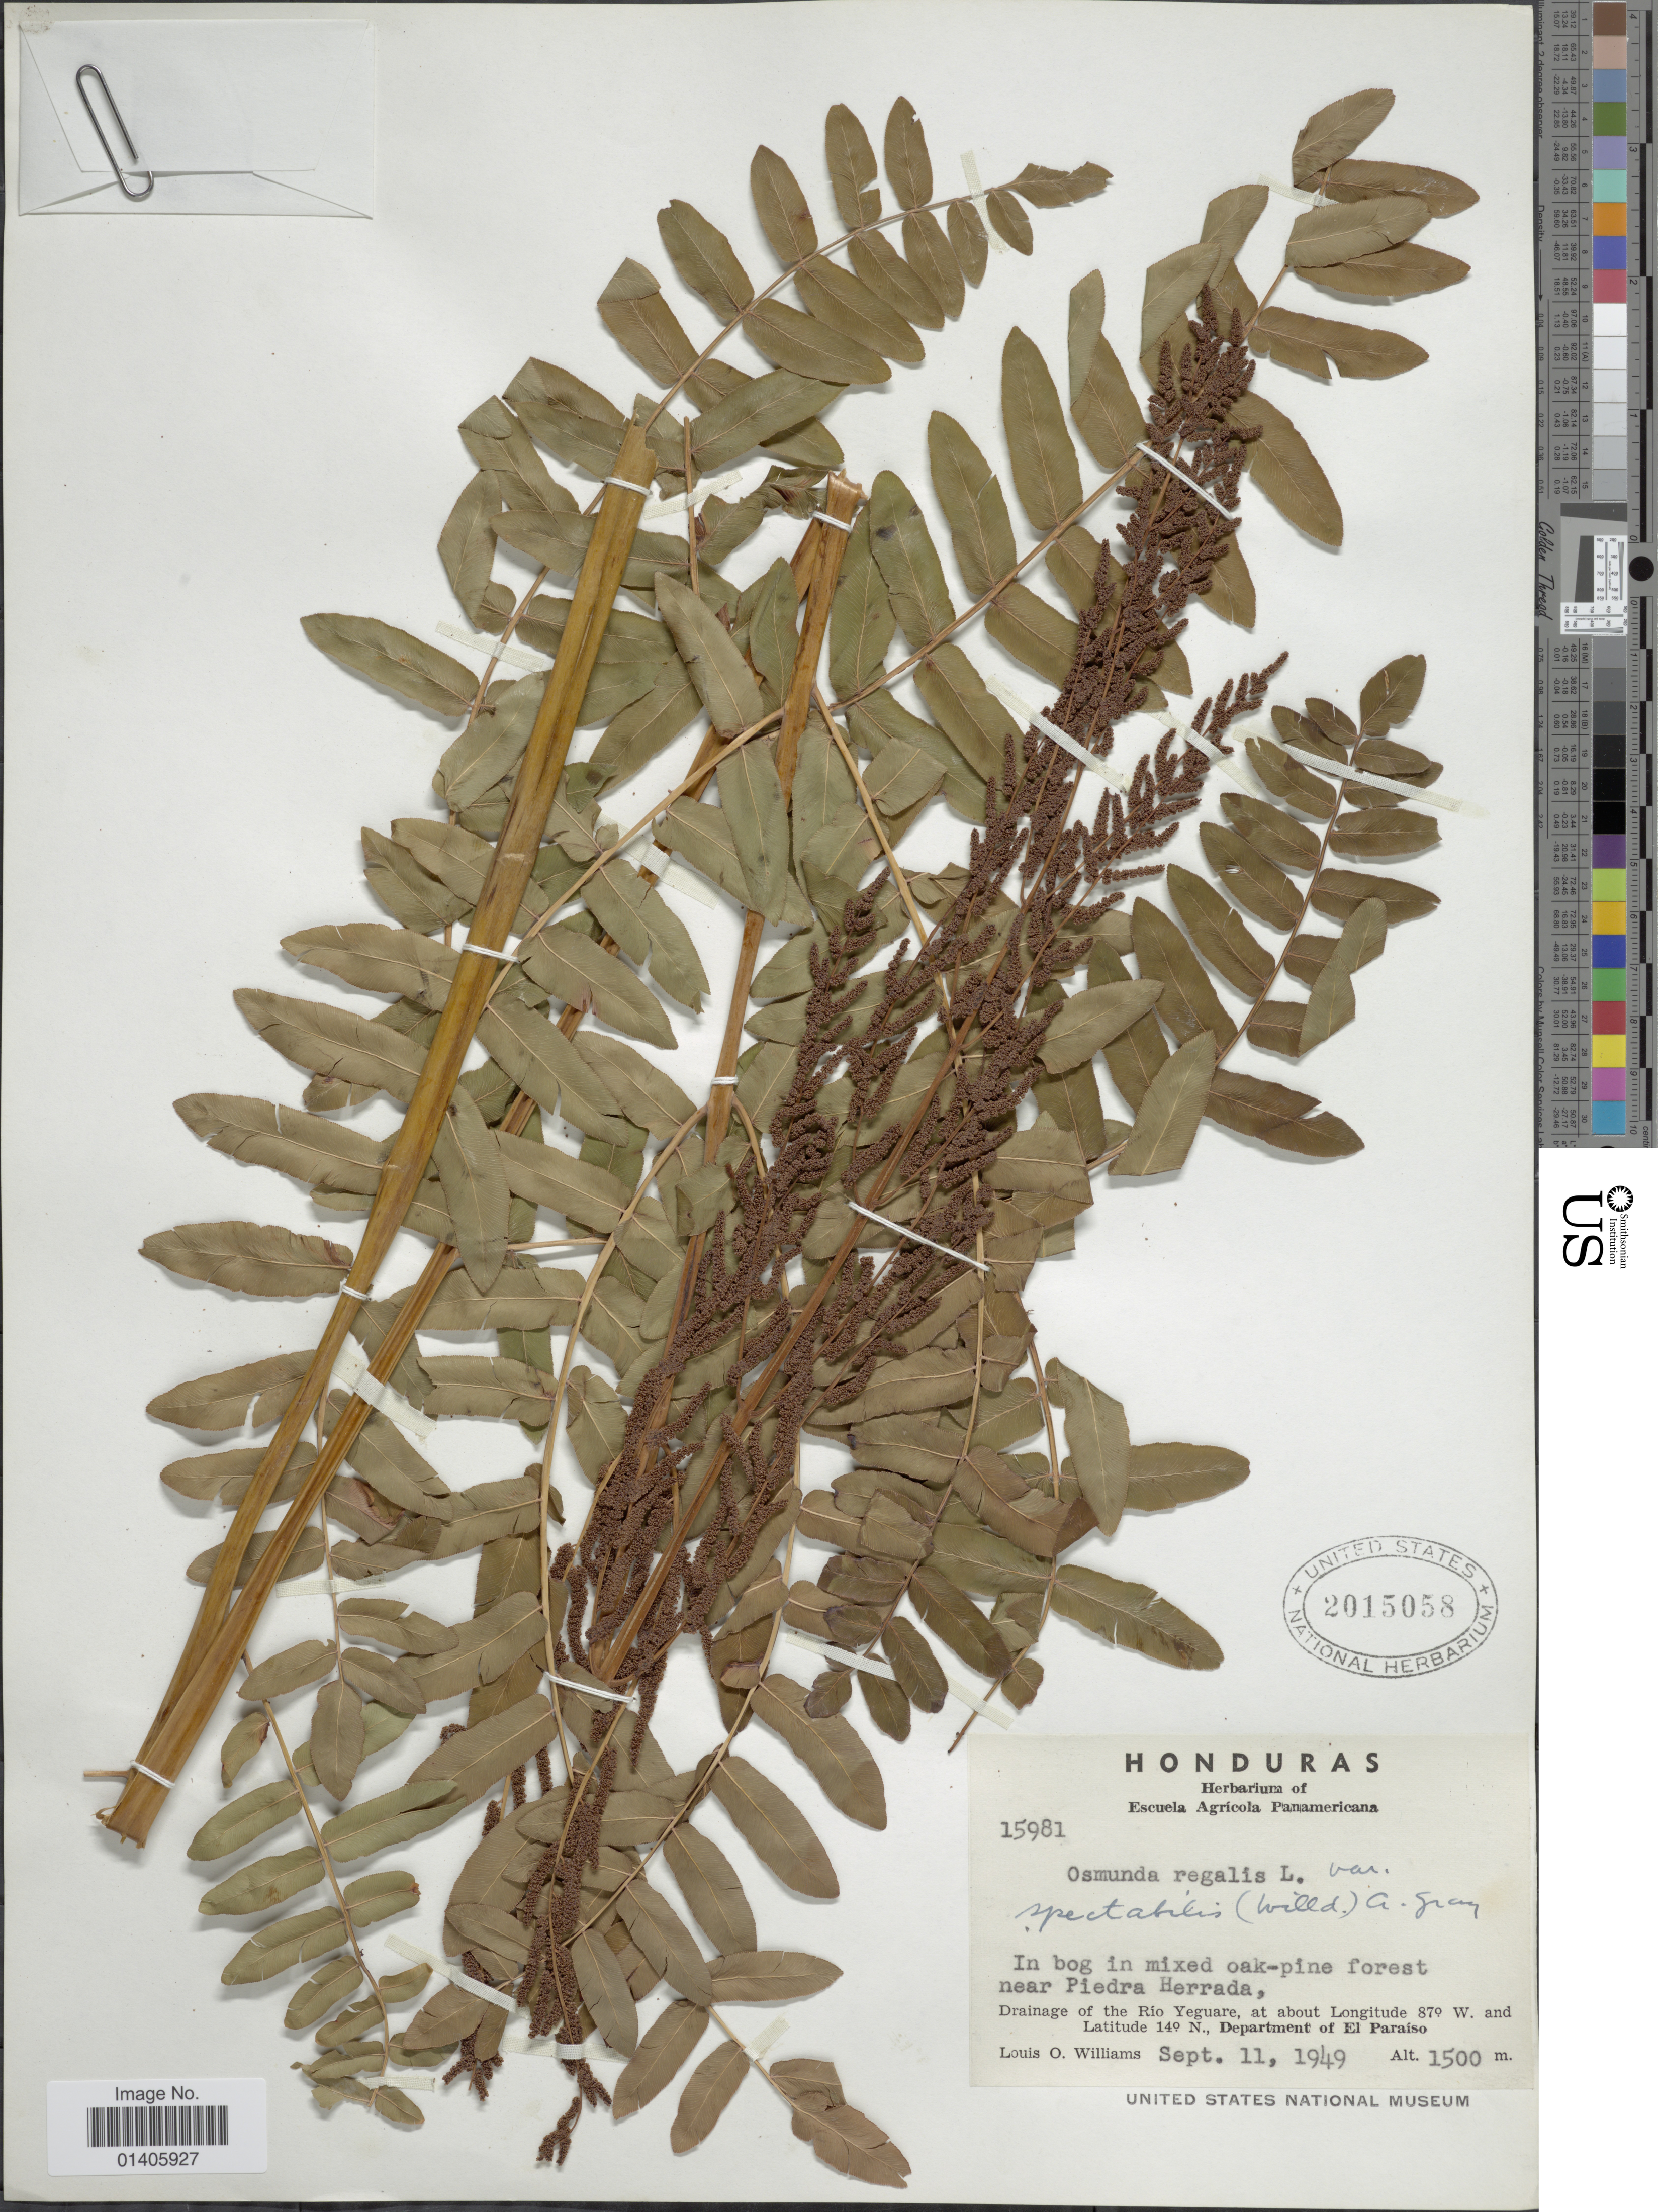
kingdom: Plantae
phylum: Tracheophyta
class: Polypodiopsida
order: Osmundales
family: Osmundaceae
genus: Osmunda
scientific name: Osmunda regalis var. spectabilis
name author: (Willd.) A. Gray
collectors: L. O. Williams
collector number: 15981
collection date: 1949-09-11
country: Honduras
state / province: El Paraíso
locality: In bog in mixed oak-pine forest near Piedra Herrada, Drainage of the Rio Yeguare, Department El Paraiso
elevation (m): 1500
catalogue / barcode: US 2015058